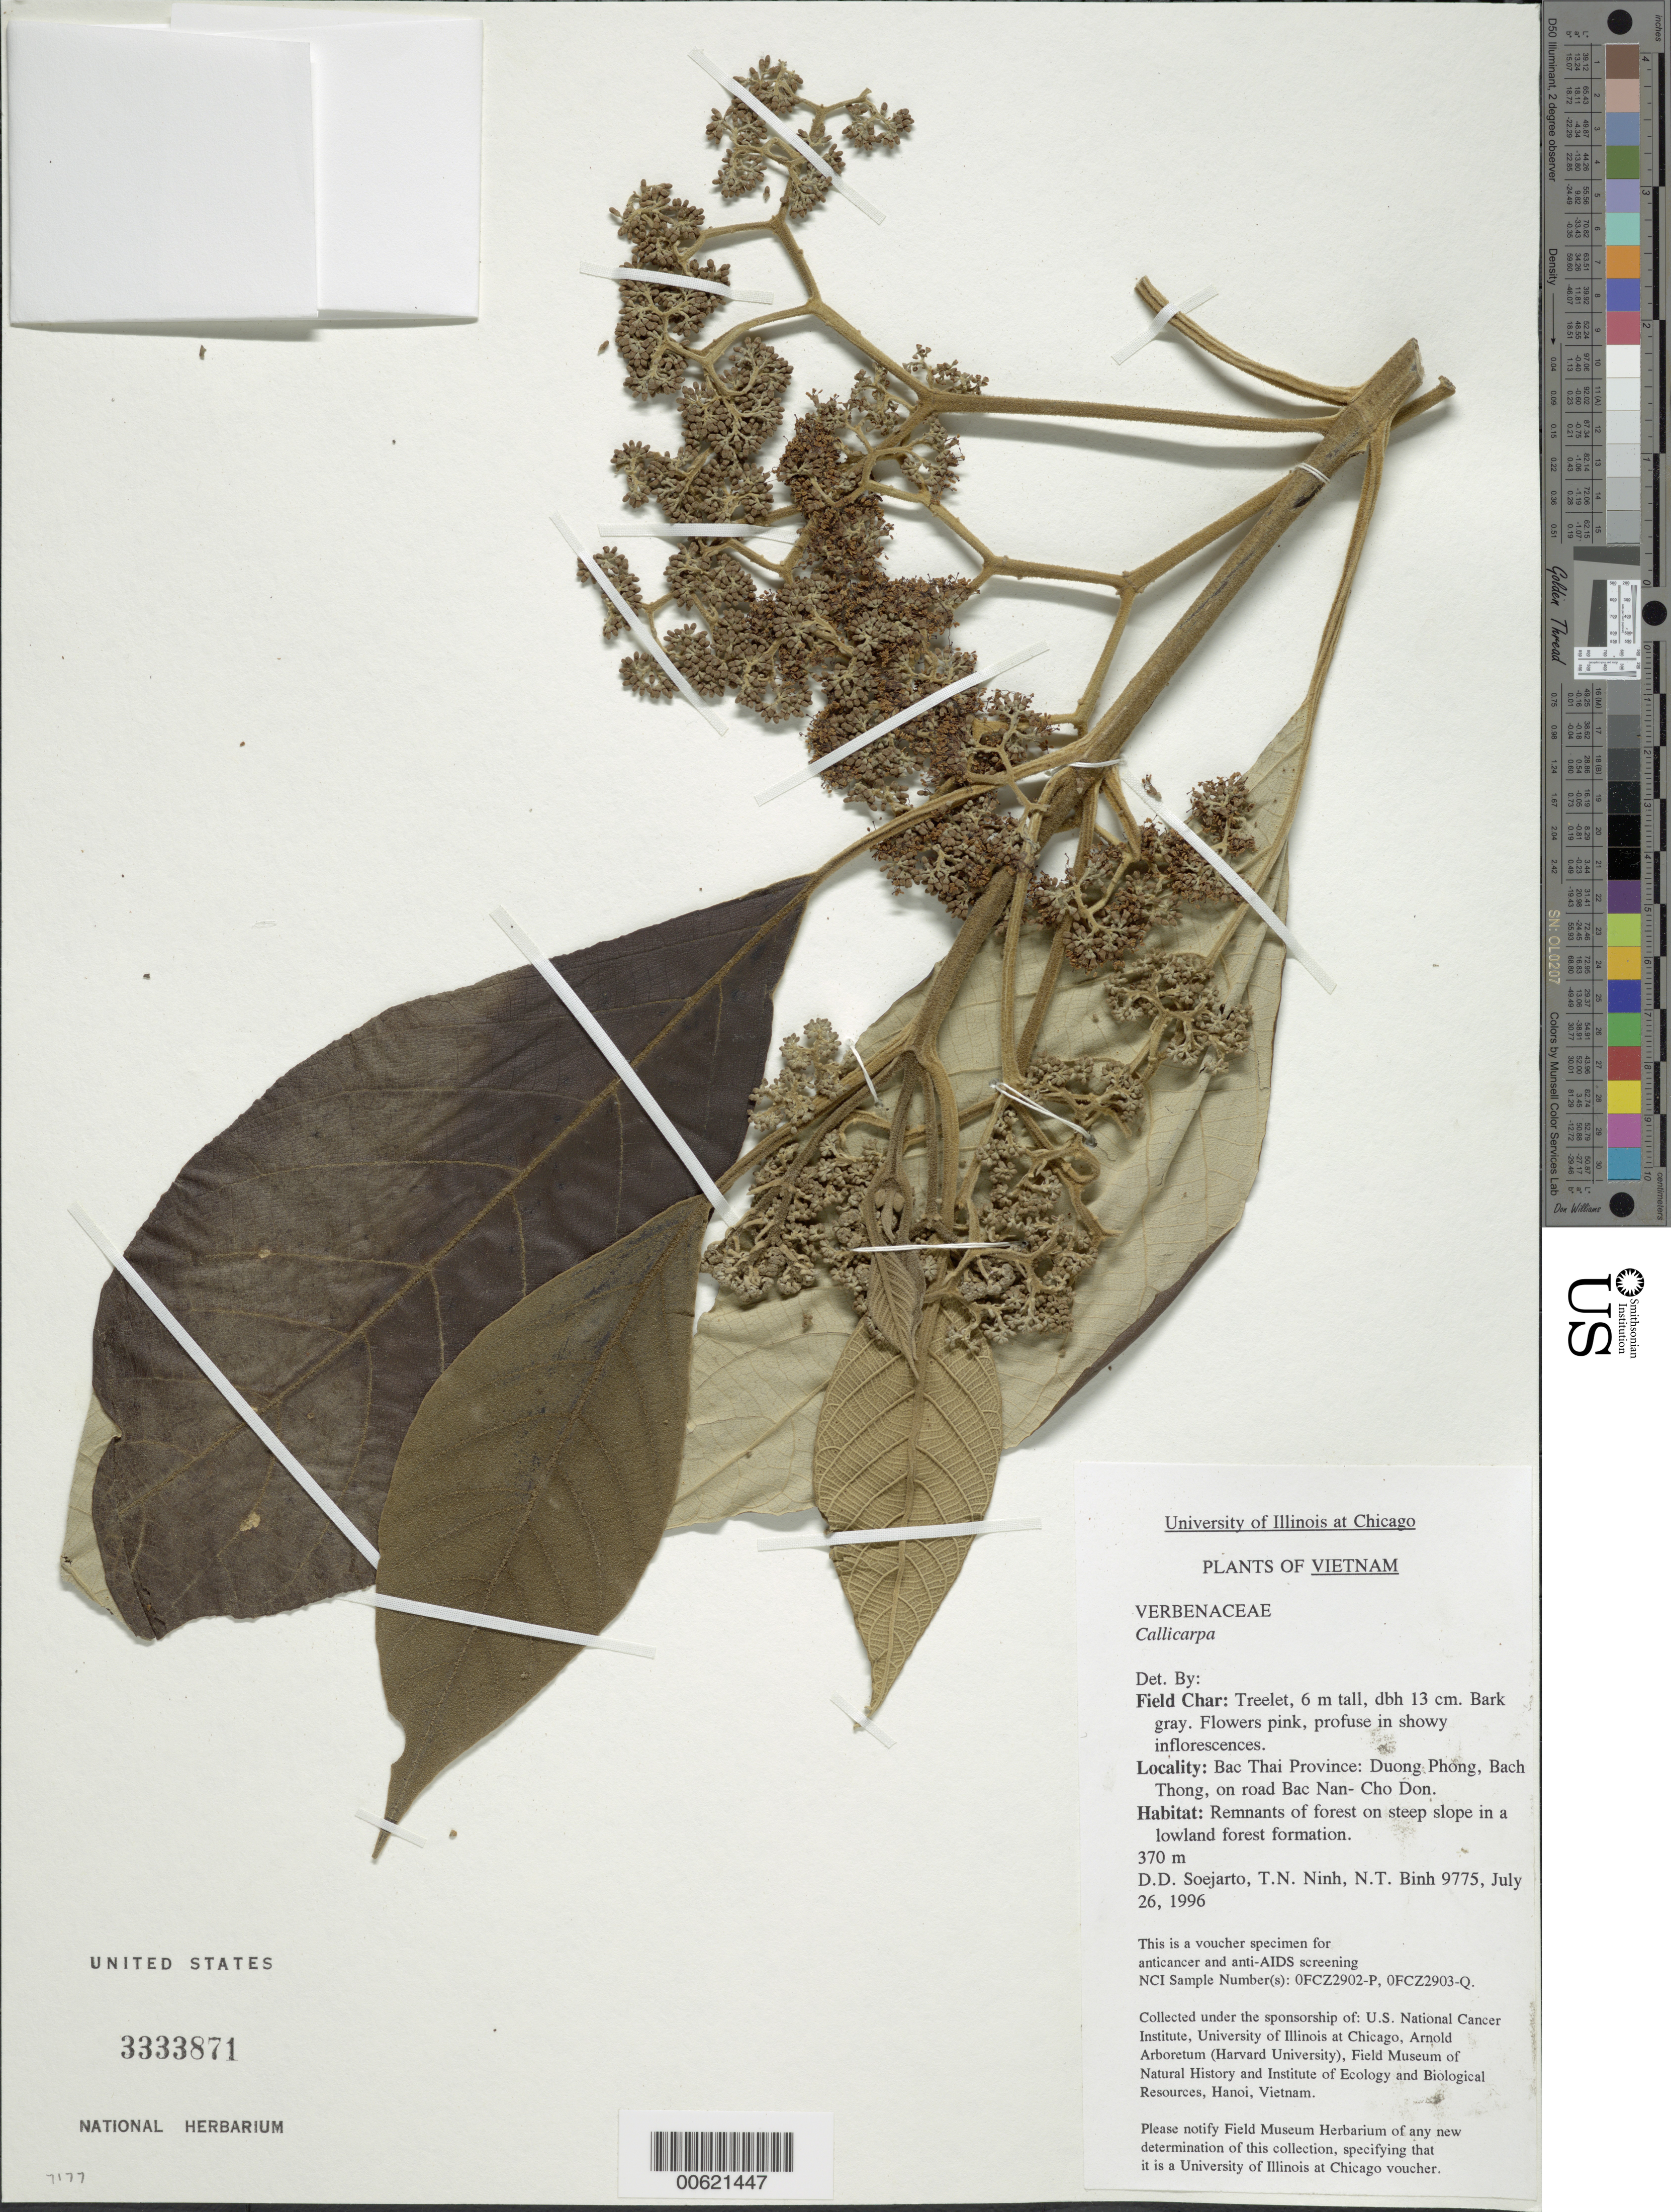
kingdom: Plantae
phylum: Tracheophyta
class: Magnoliopsida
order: Lamiales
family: Lamiaceae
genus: Callicarpa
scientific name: Callicarpa sp.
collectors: T. N. Ninh & N. Binh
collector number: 9775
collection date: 1996-07-26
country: Vietnam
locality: Bac Thai Province: Duong Phong, Bach Thong, on road Bac Nan- Cho Don.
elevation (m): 370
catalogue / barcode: US 3333871